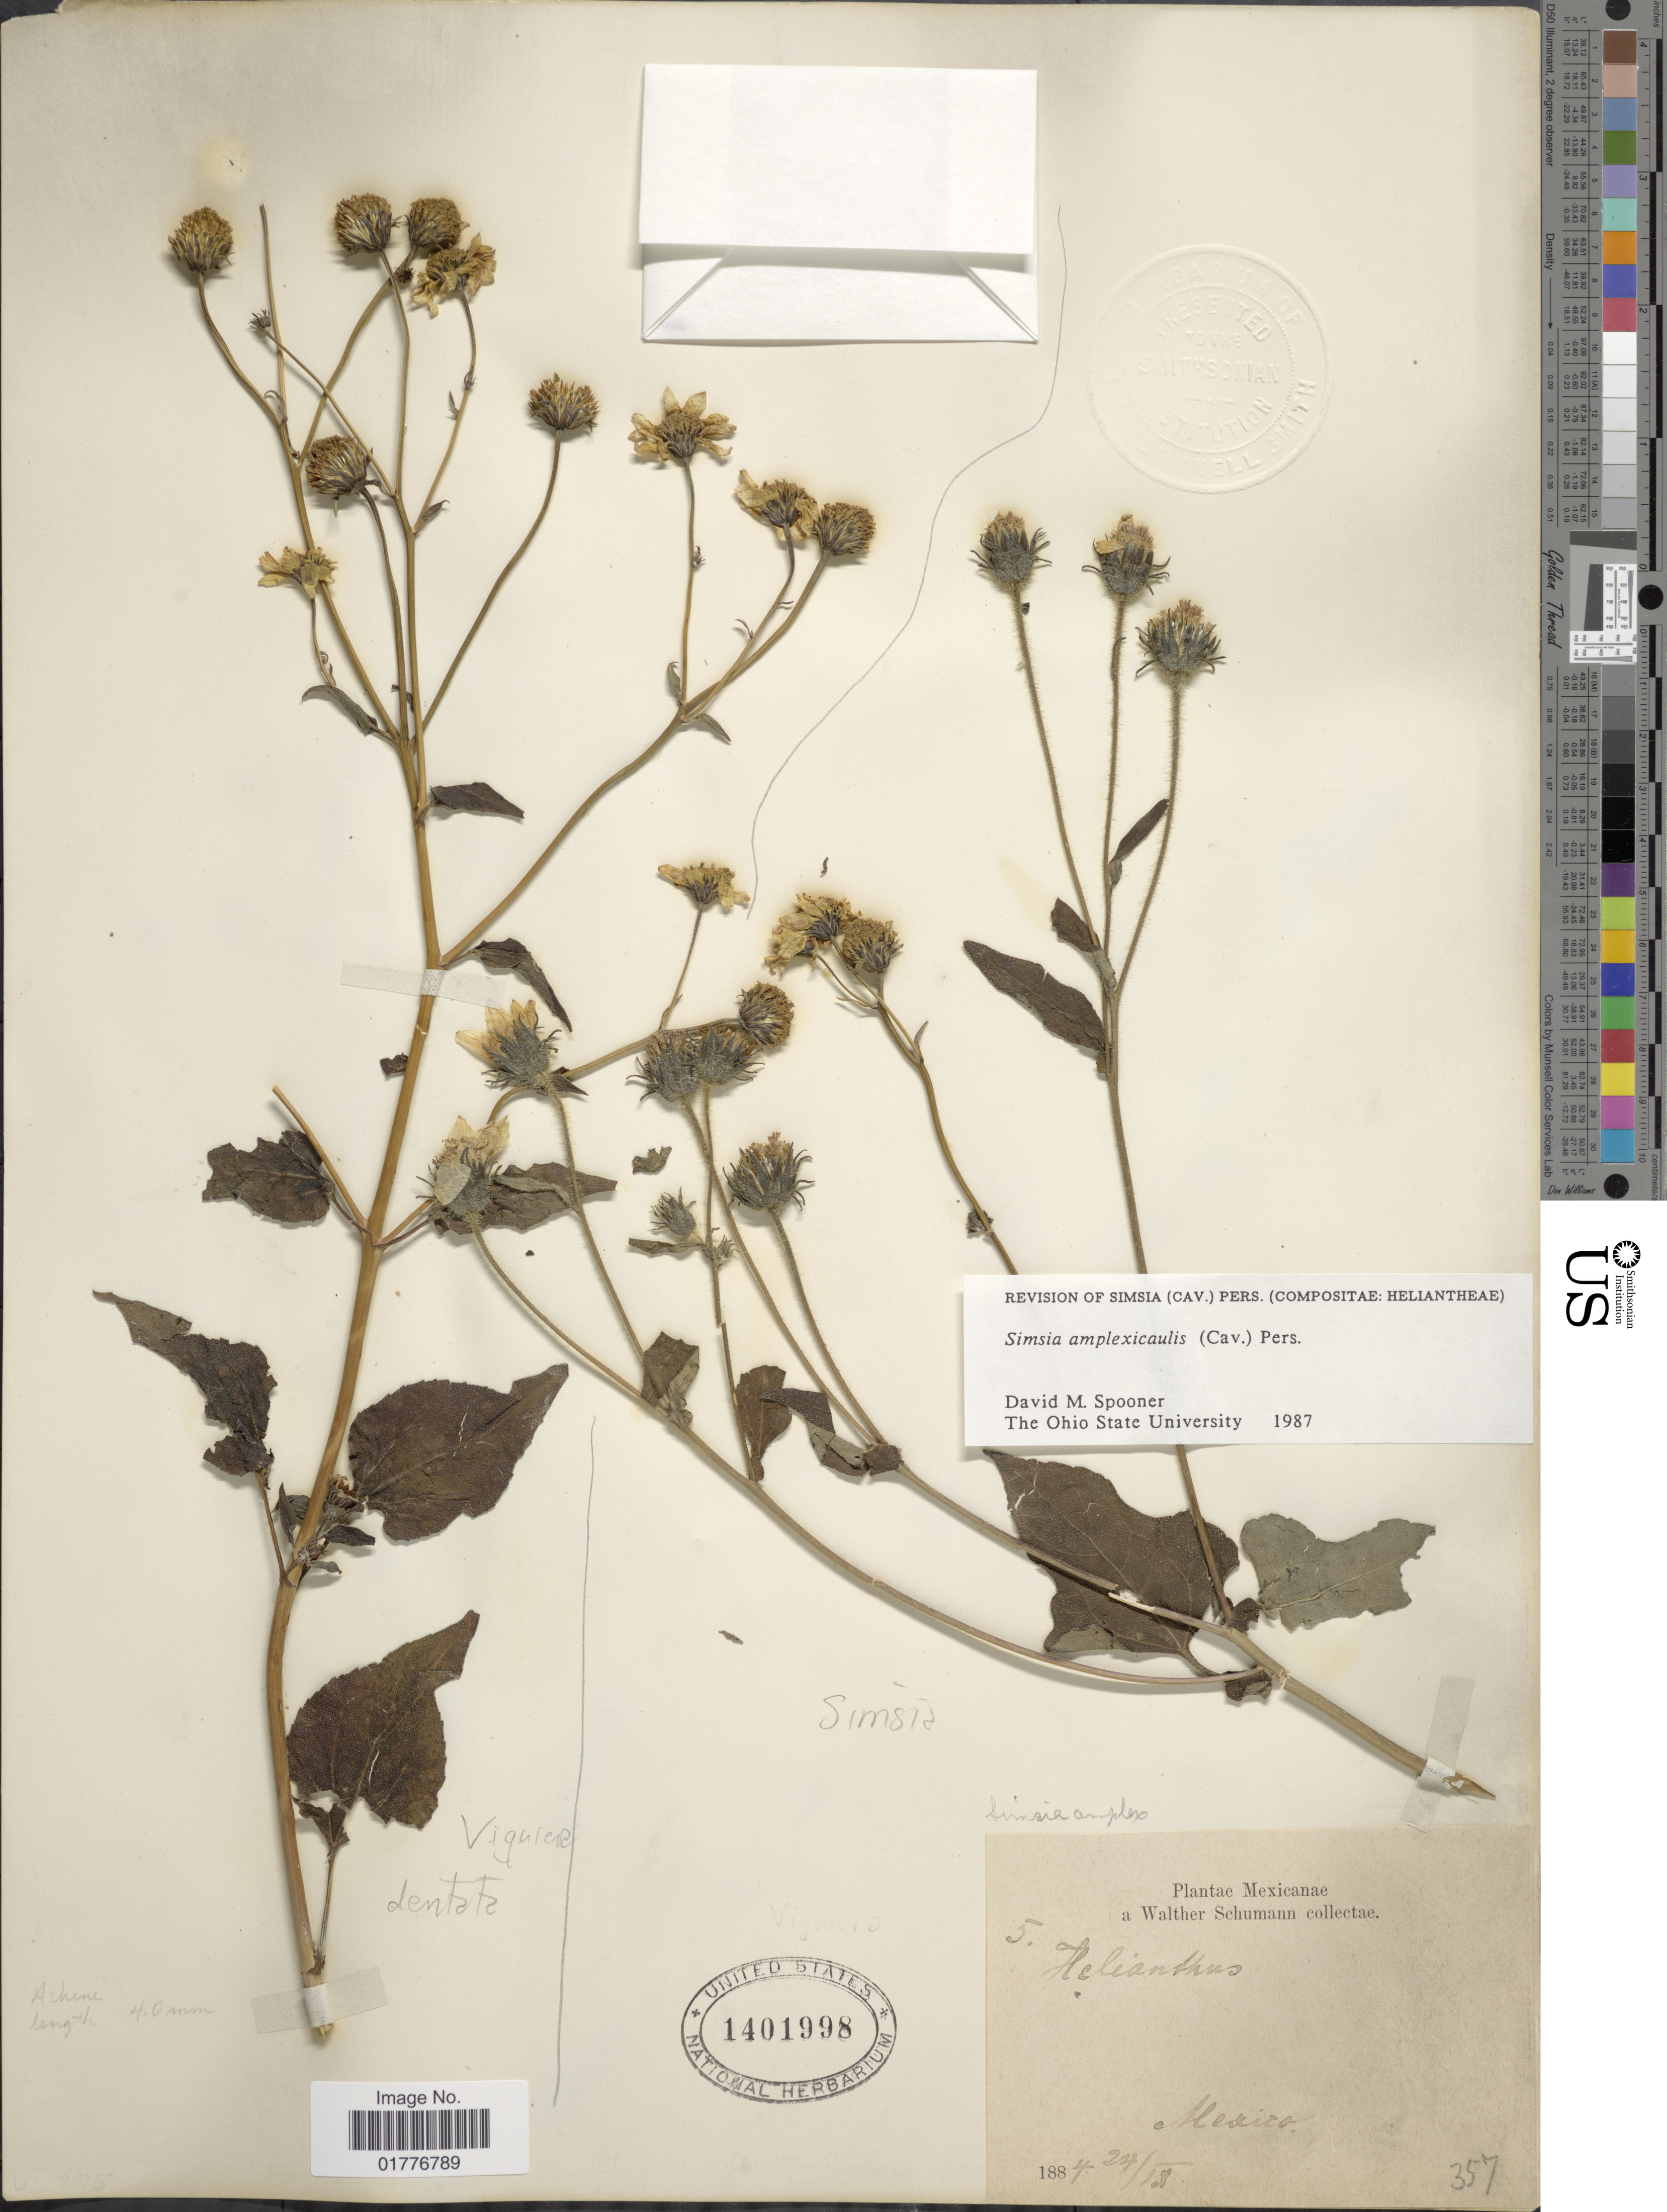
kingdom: Plantae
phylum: Tracheophyta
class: Magnoliopsida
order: Asterales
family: Asteraceae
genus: Simsia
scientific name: Simsia amplexicaulis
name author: (Cav.) Pers.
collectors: W. Schumann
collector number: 5/357*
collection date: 1884-11-24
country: Mexico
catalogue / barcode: US 1401998